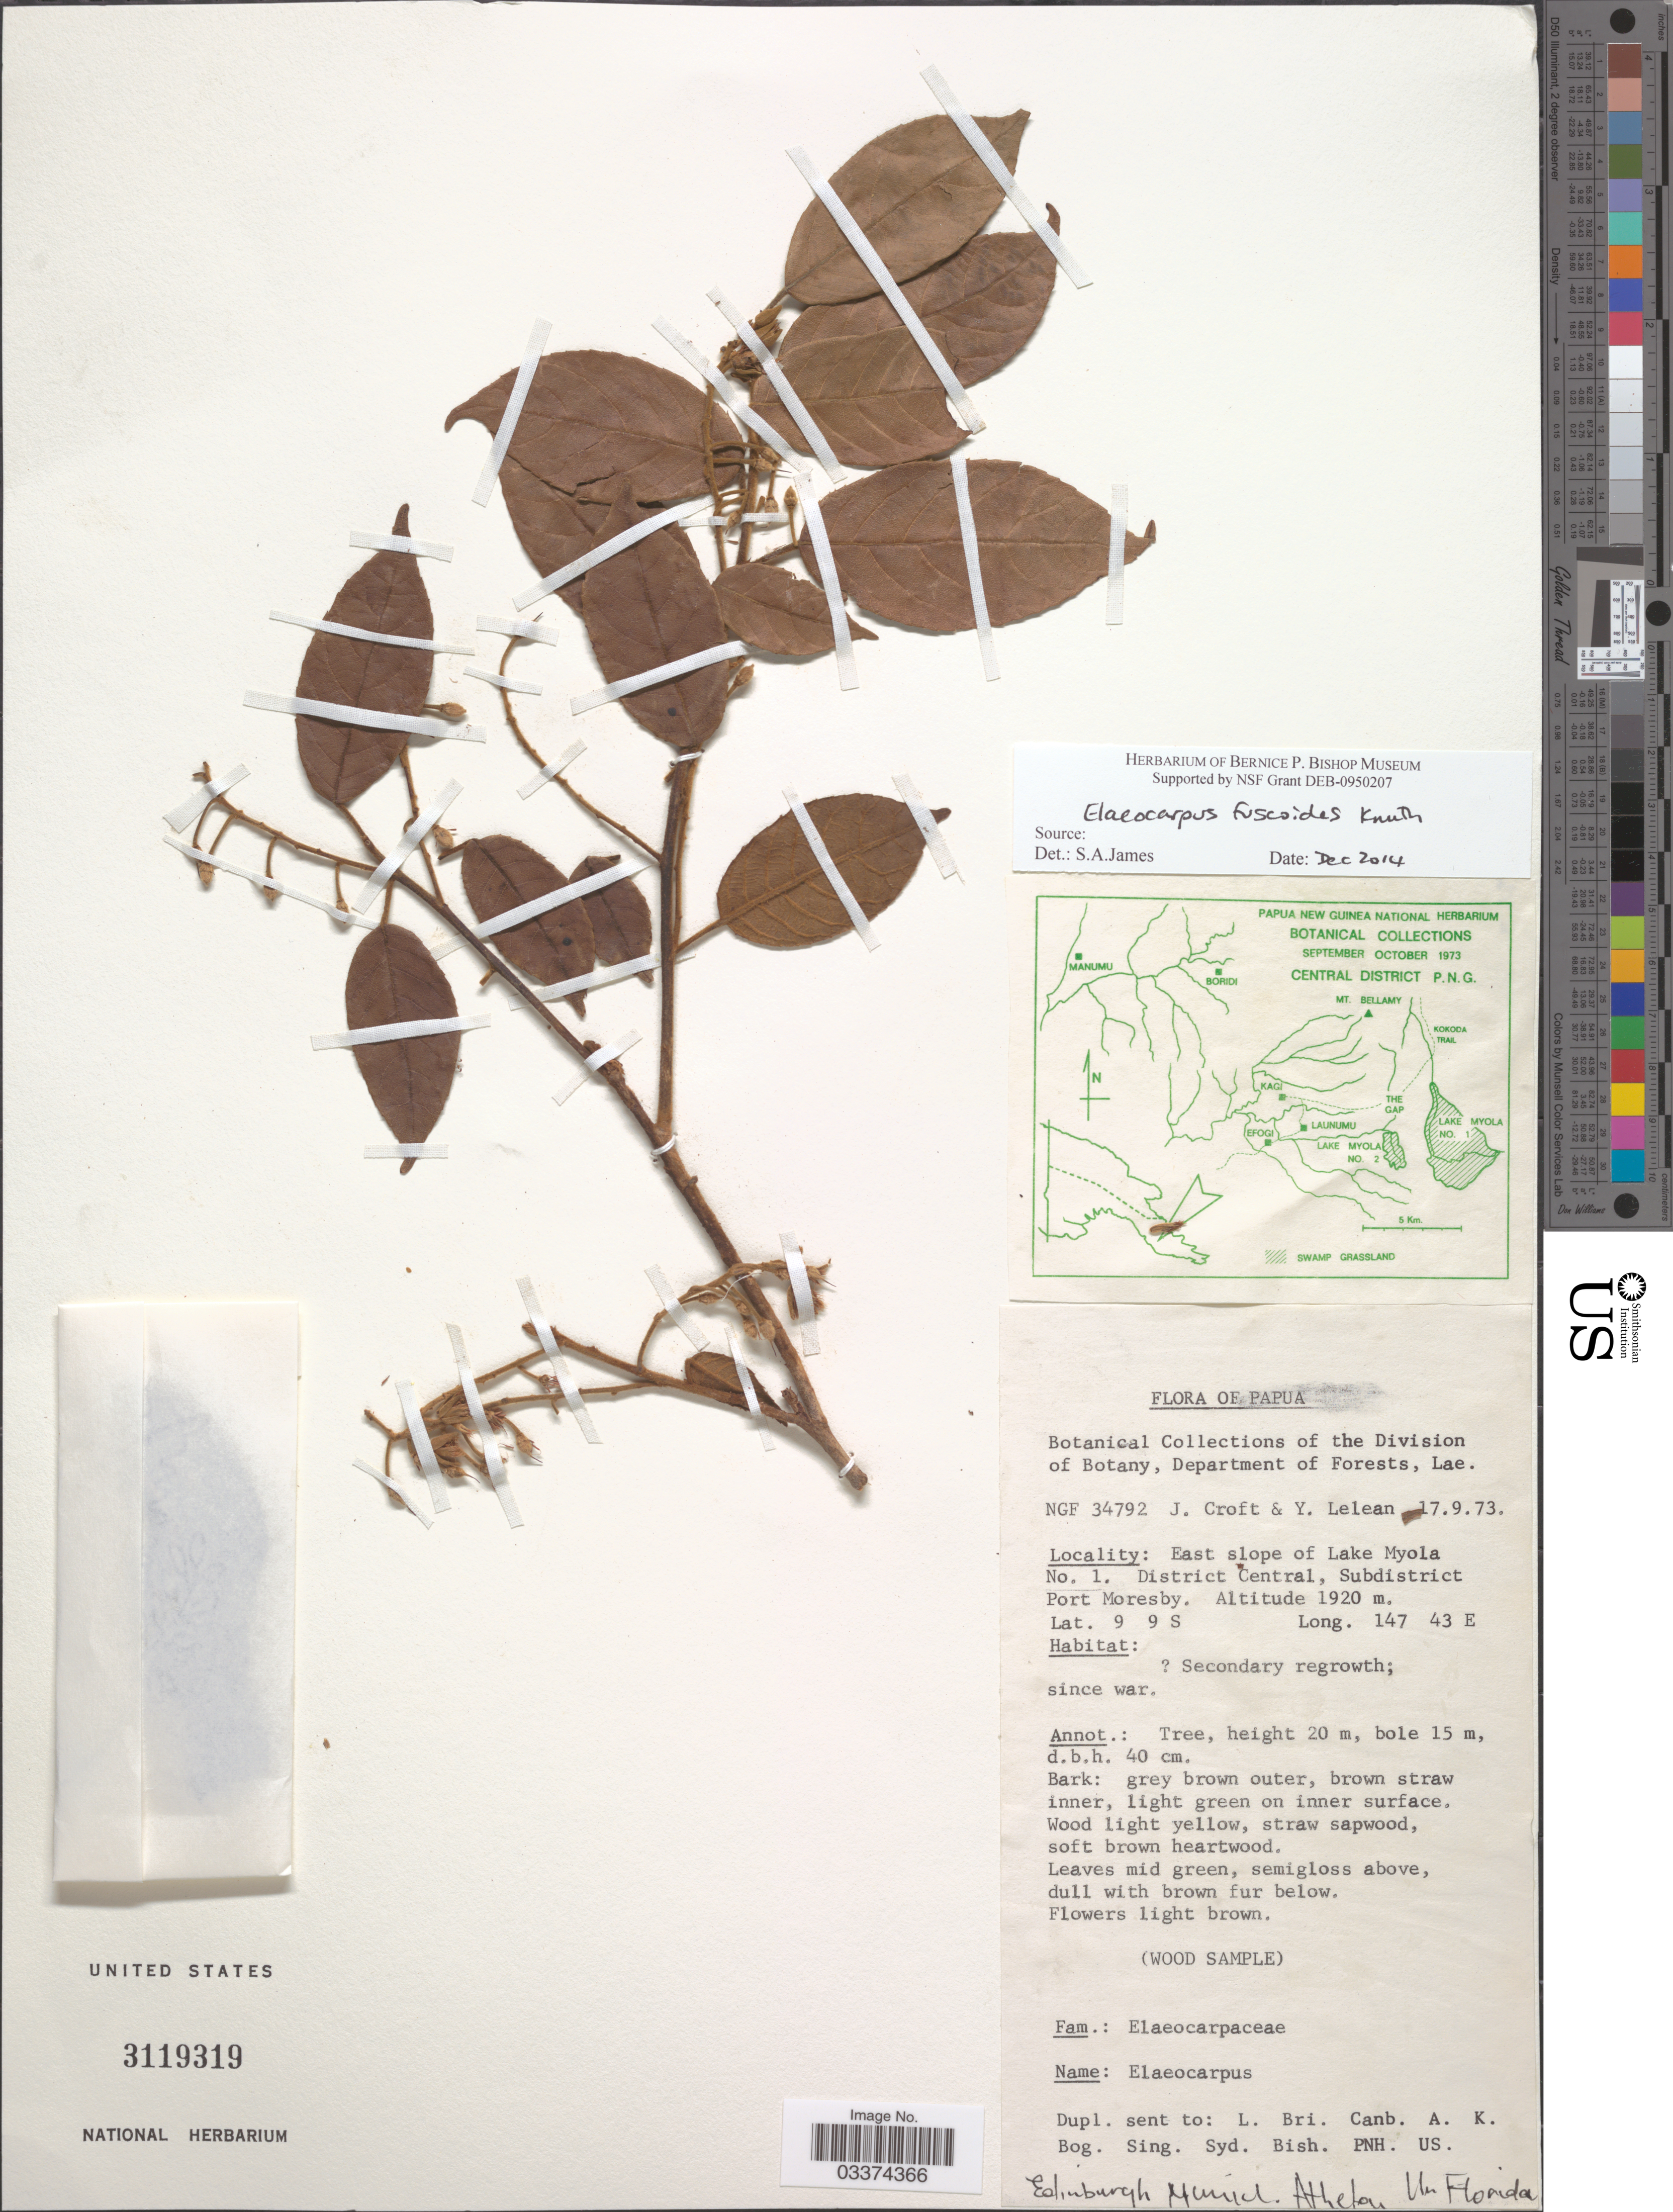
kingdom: Plantae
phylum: Tracheophyta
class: Magnoliopsida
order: Oxalidales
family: Elaeocarpaceae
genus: Elaeocarpus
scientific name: Elaeocarpus fuscoides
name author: R. Knuth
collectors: J. Croft & Y. Lelean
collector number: NGF34792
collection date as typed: Transcribed d/m/y: 17/9/73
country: Papua New Guinea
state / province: Central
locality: Papua, East slope of Lake Myola No. 1. District Central, Subdistrict Port Moresby.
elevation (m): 1920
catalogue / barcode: US 3119319